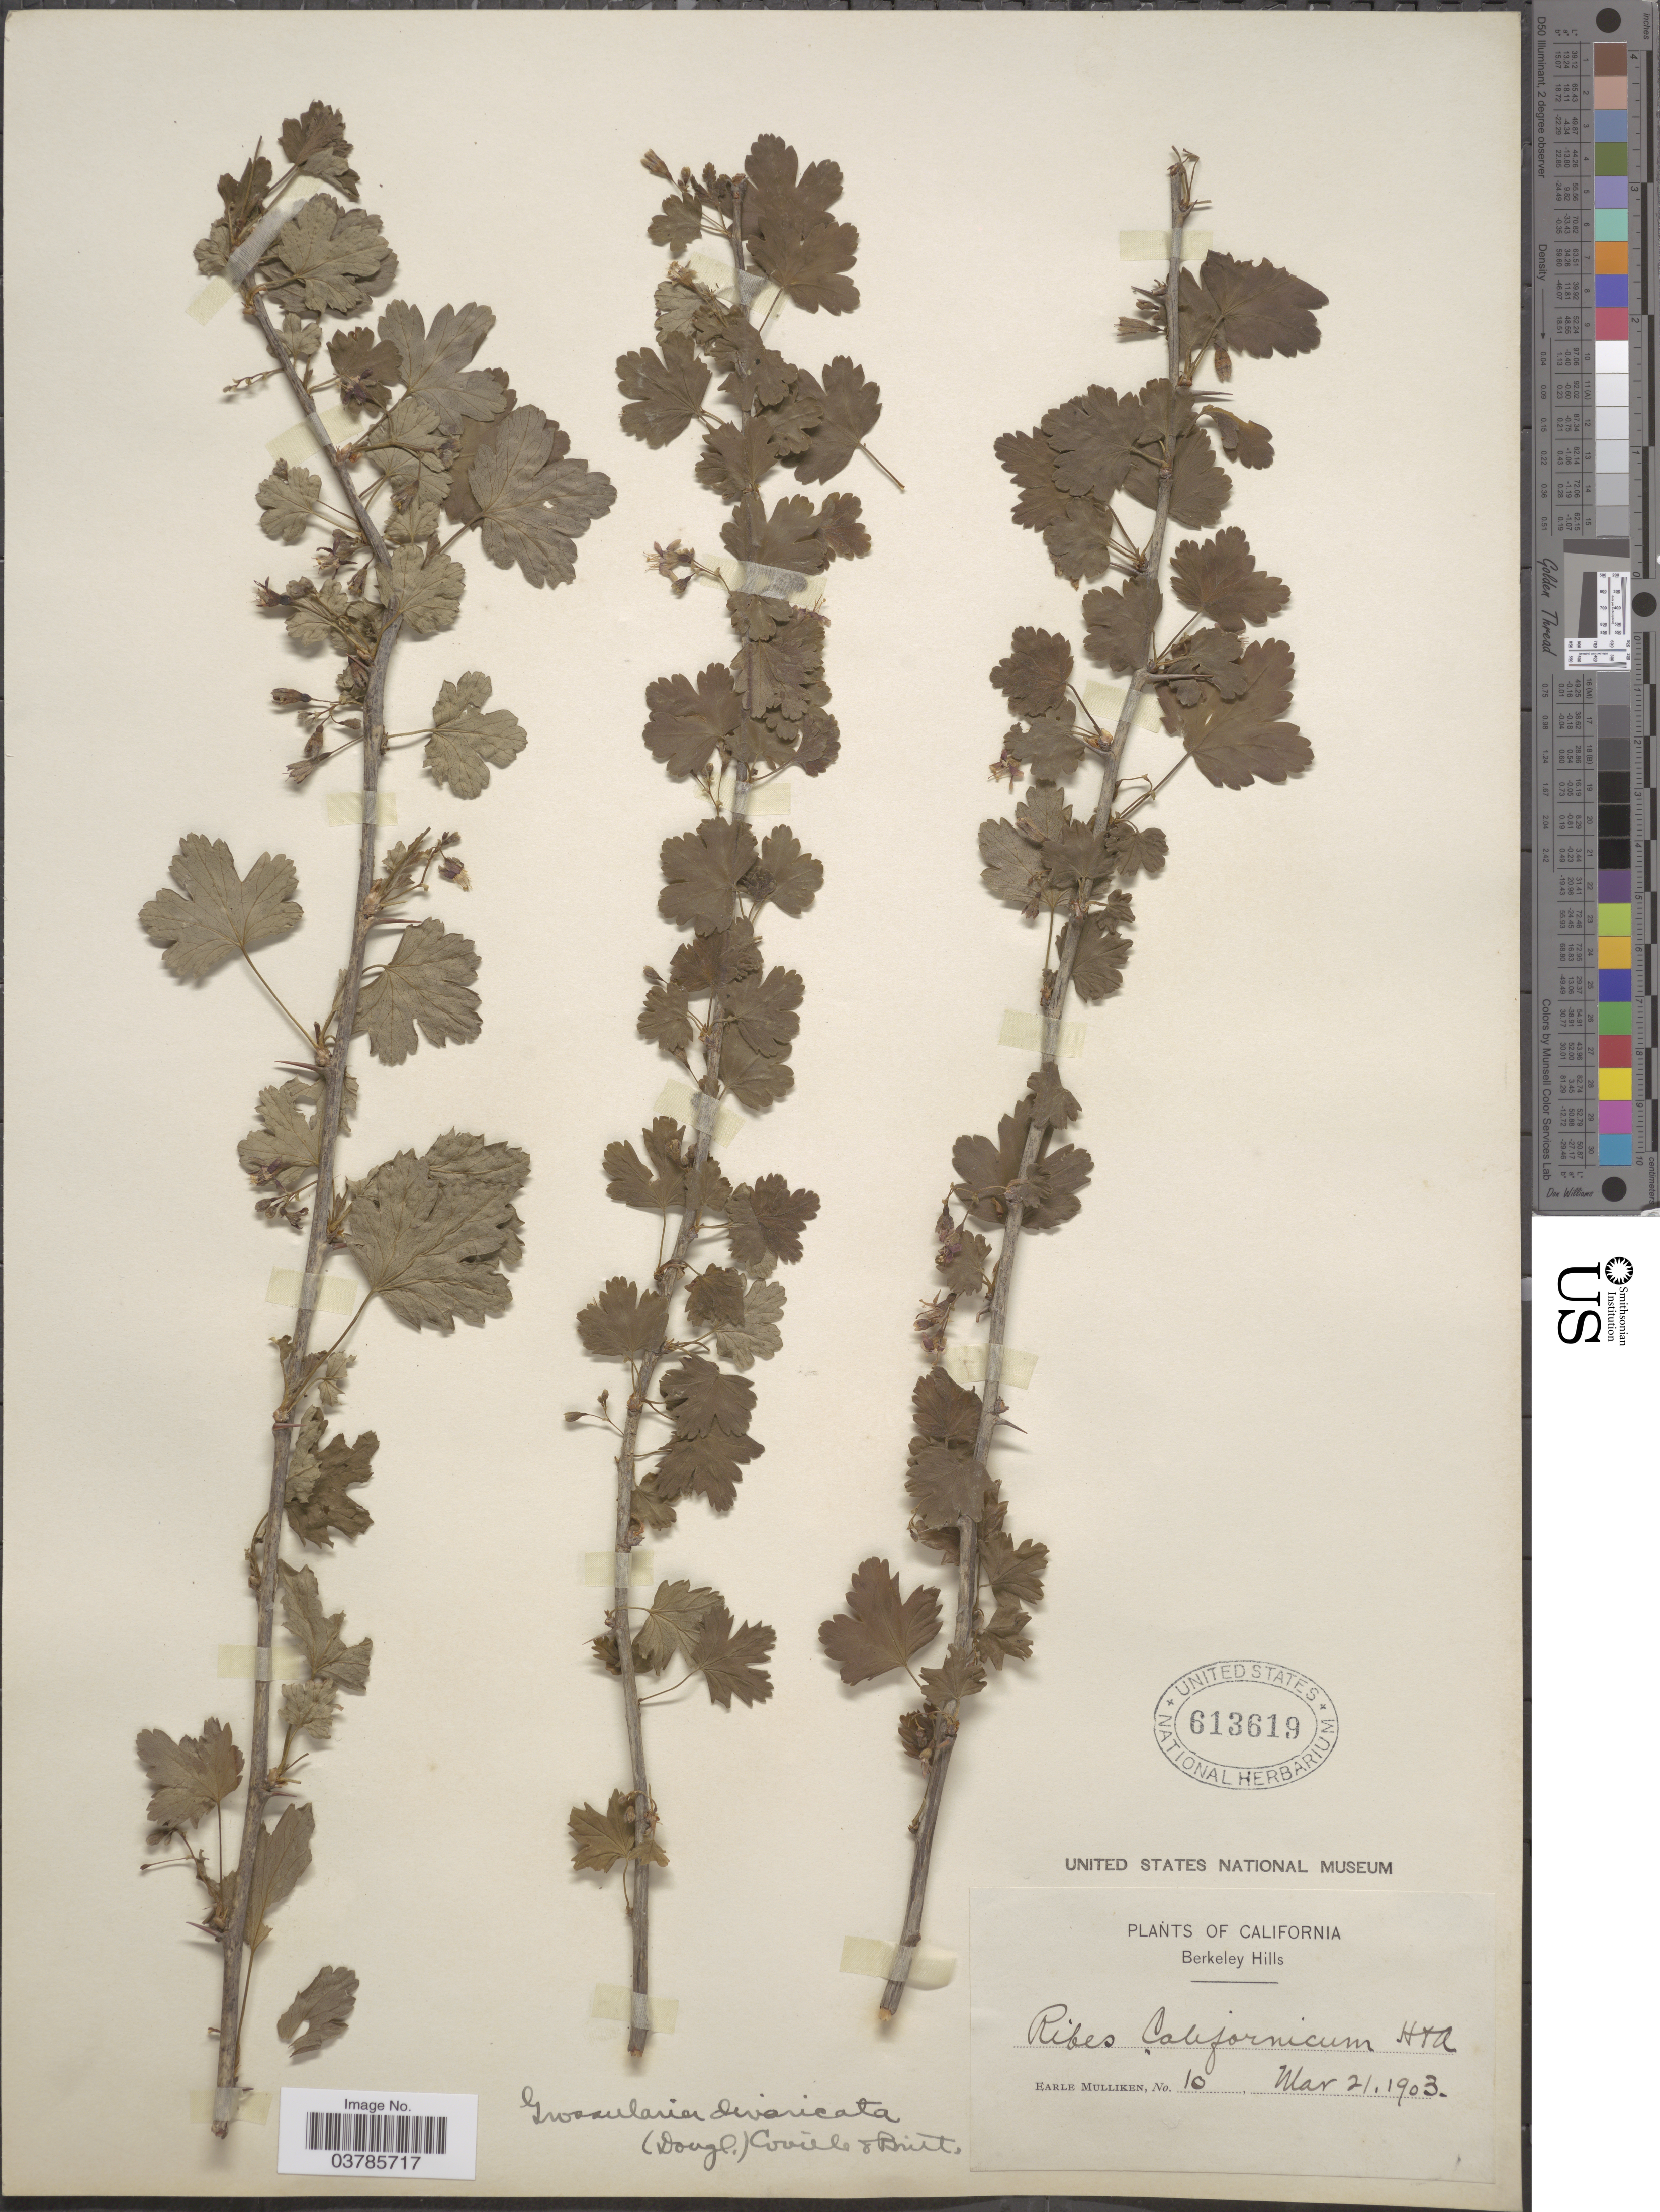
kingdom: Plantae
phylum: Tracheophyta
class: Magnoliopsida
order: Saxifragales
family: Grossulariaceae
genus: Ribes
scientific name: Ribes divaricatum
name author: Douglas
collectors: E. Mulliken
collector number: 10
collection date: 1903-03-21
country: United States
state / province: California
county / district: Alameda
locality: Berkeley Hills.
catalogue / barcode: US 613619